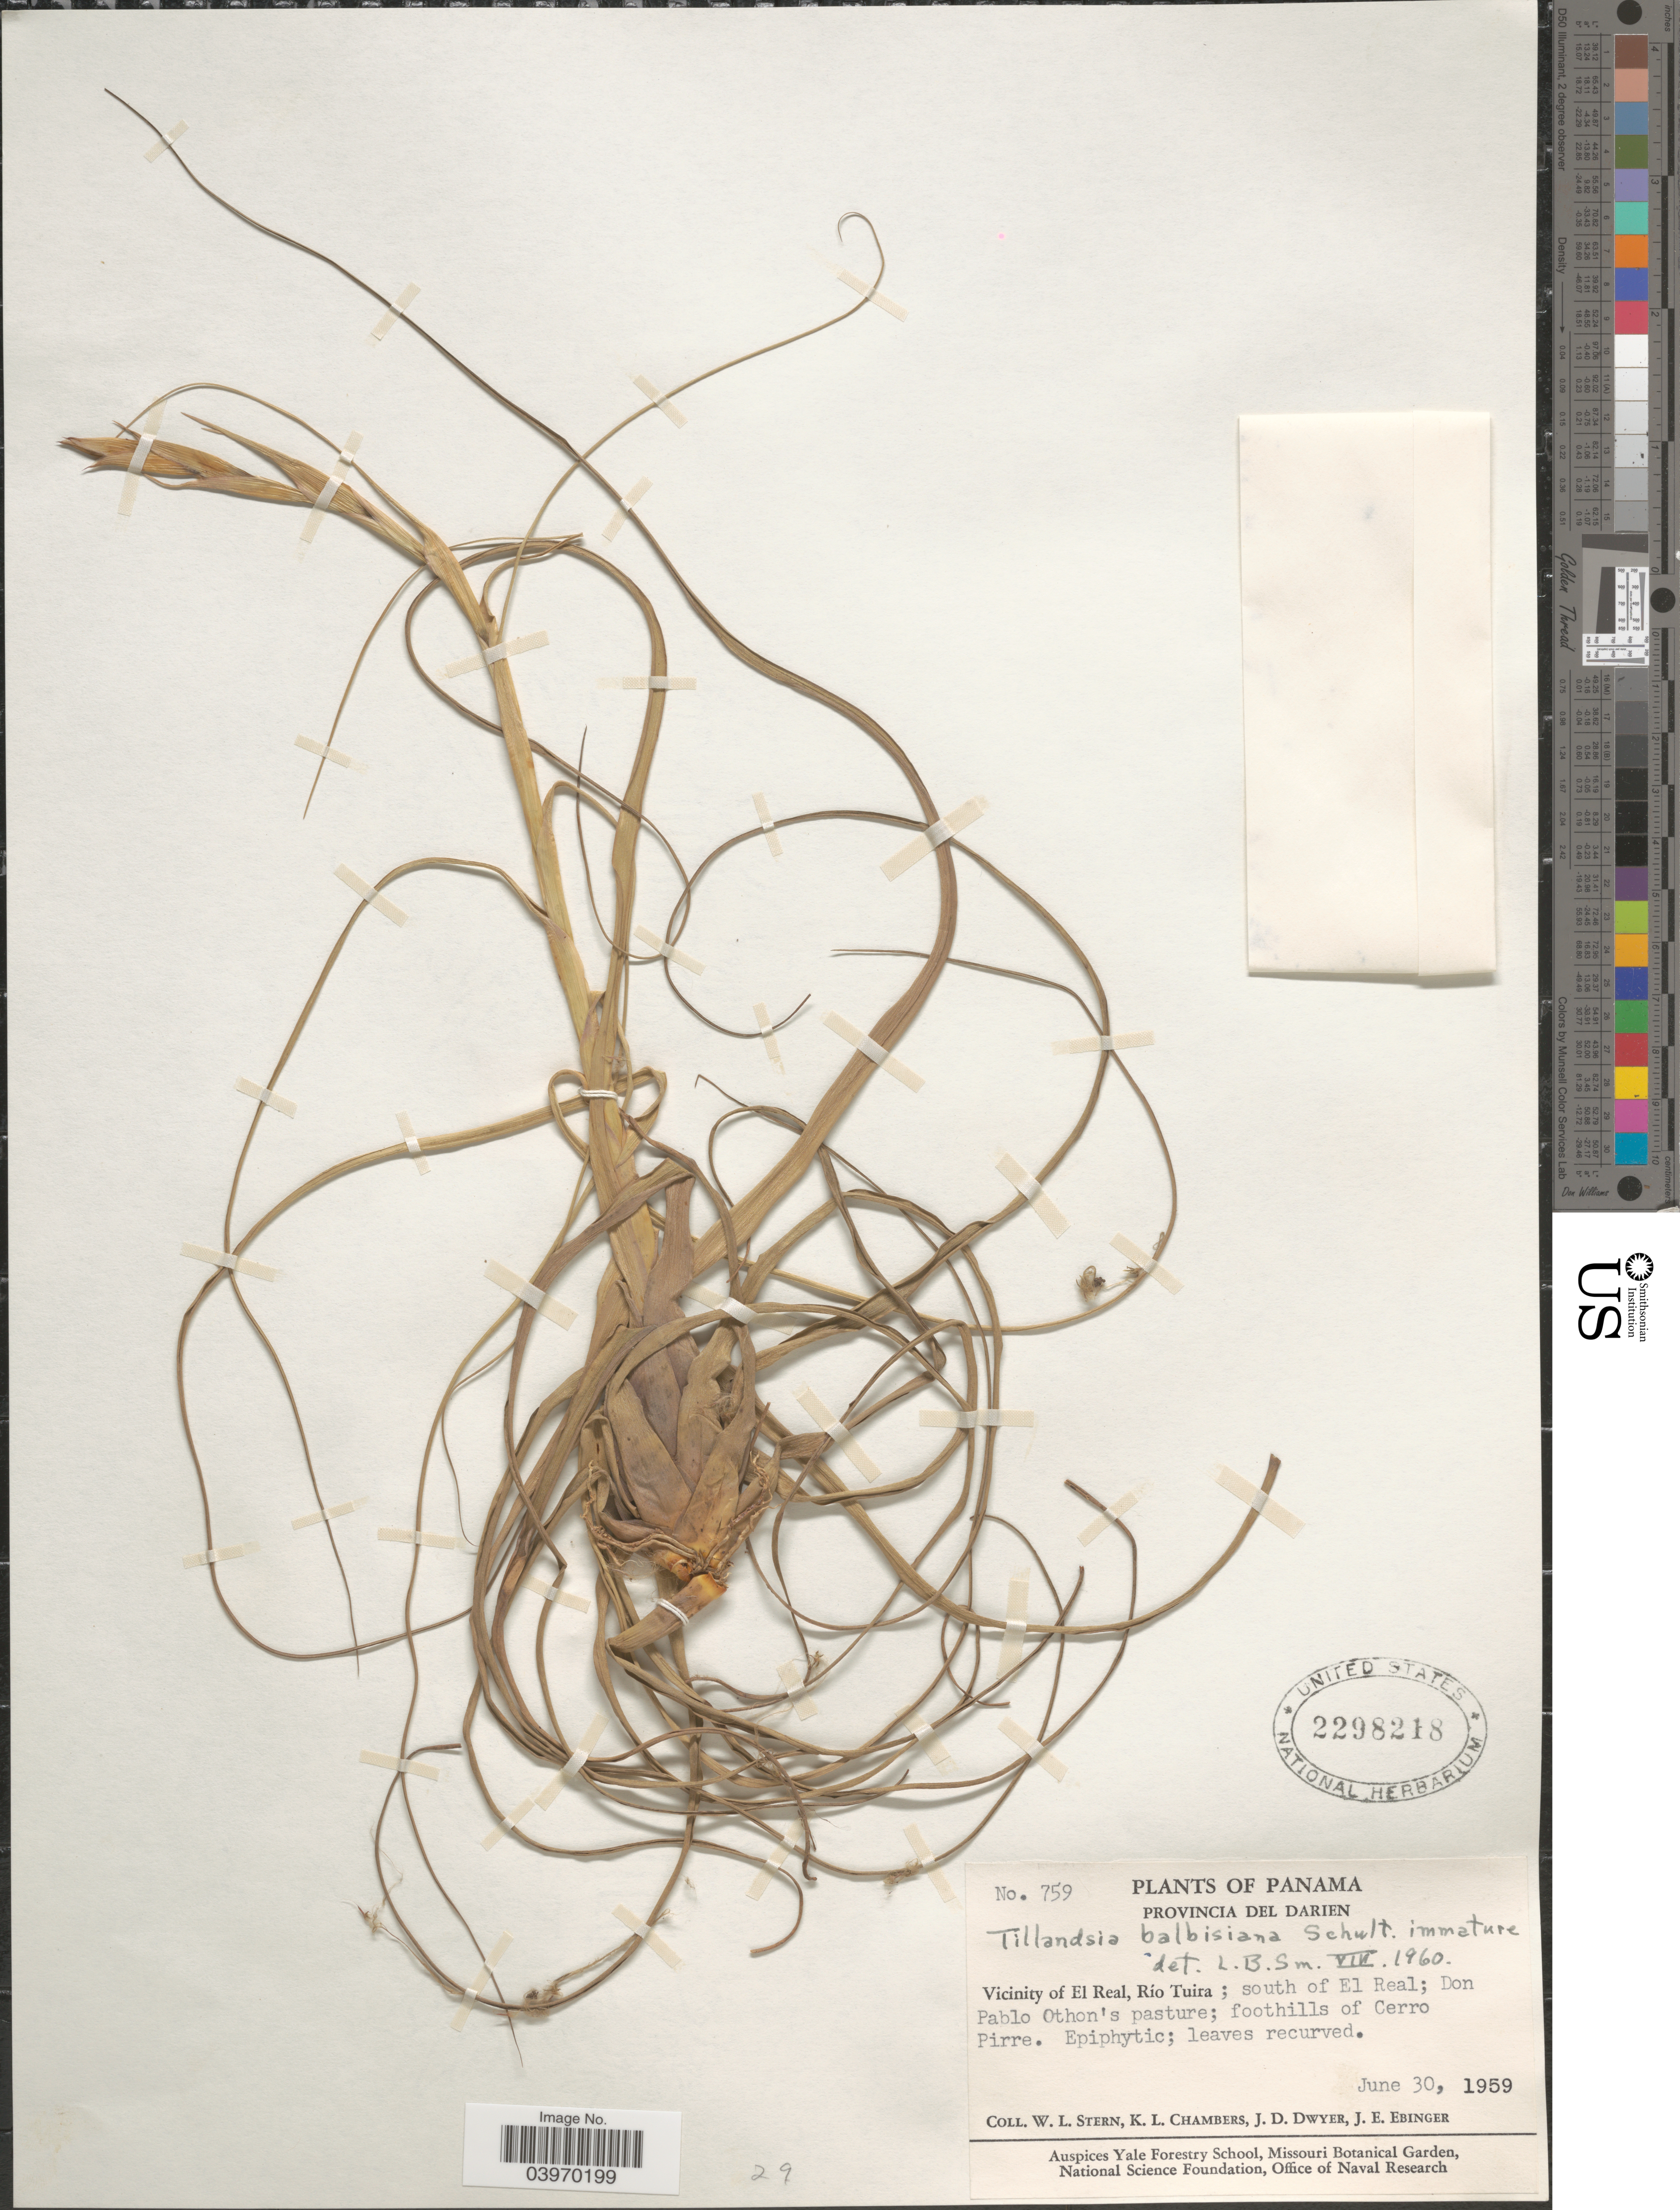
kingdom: Plantae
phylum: Tracheophyta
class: Liliopsida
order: Poales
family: Bromeliaceae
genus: Tillandsia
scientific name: Tillandsia balbisiana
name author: Schult. f.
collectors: W. L. Stern, K. Chambers, J. D. Dwyer & J. Ebinger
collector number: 759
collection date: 1959-06-30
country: Panama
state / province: Darien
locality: Vicinity of El Real, Río Tuira; south of El Real; Don Pablo Othon's pasture; foothills of Cerro Pirre.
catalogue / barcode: US 2298218